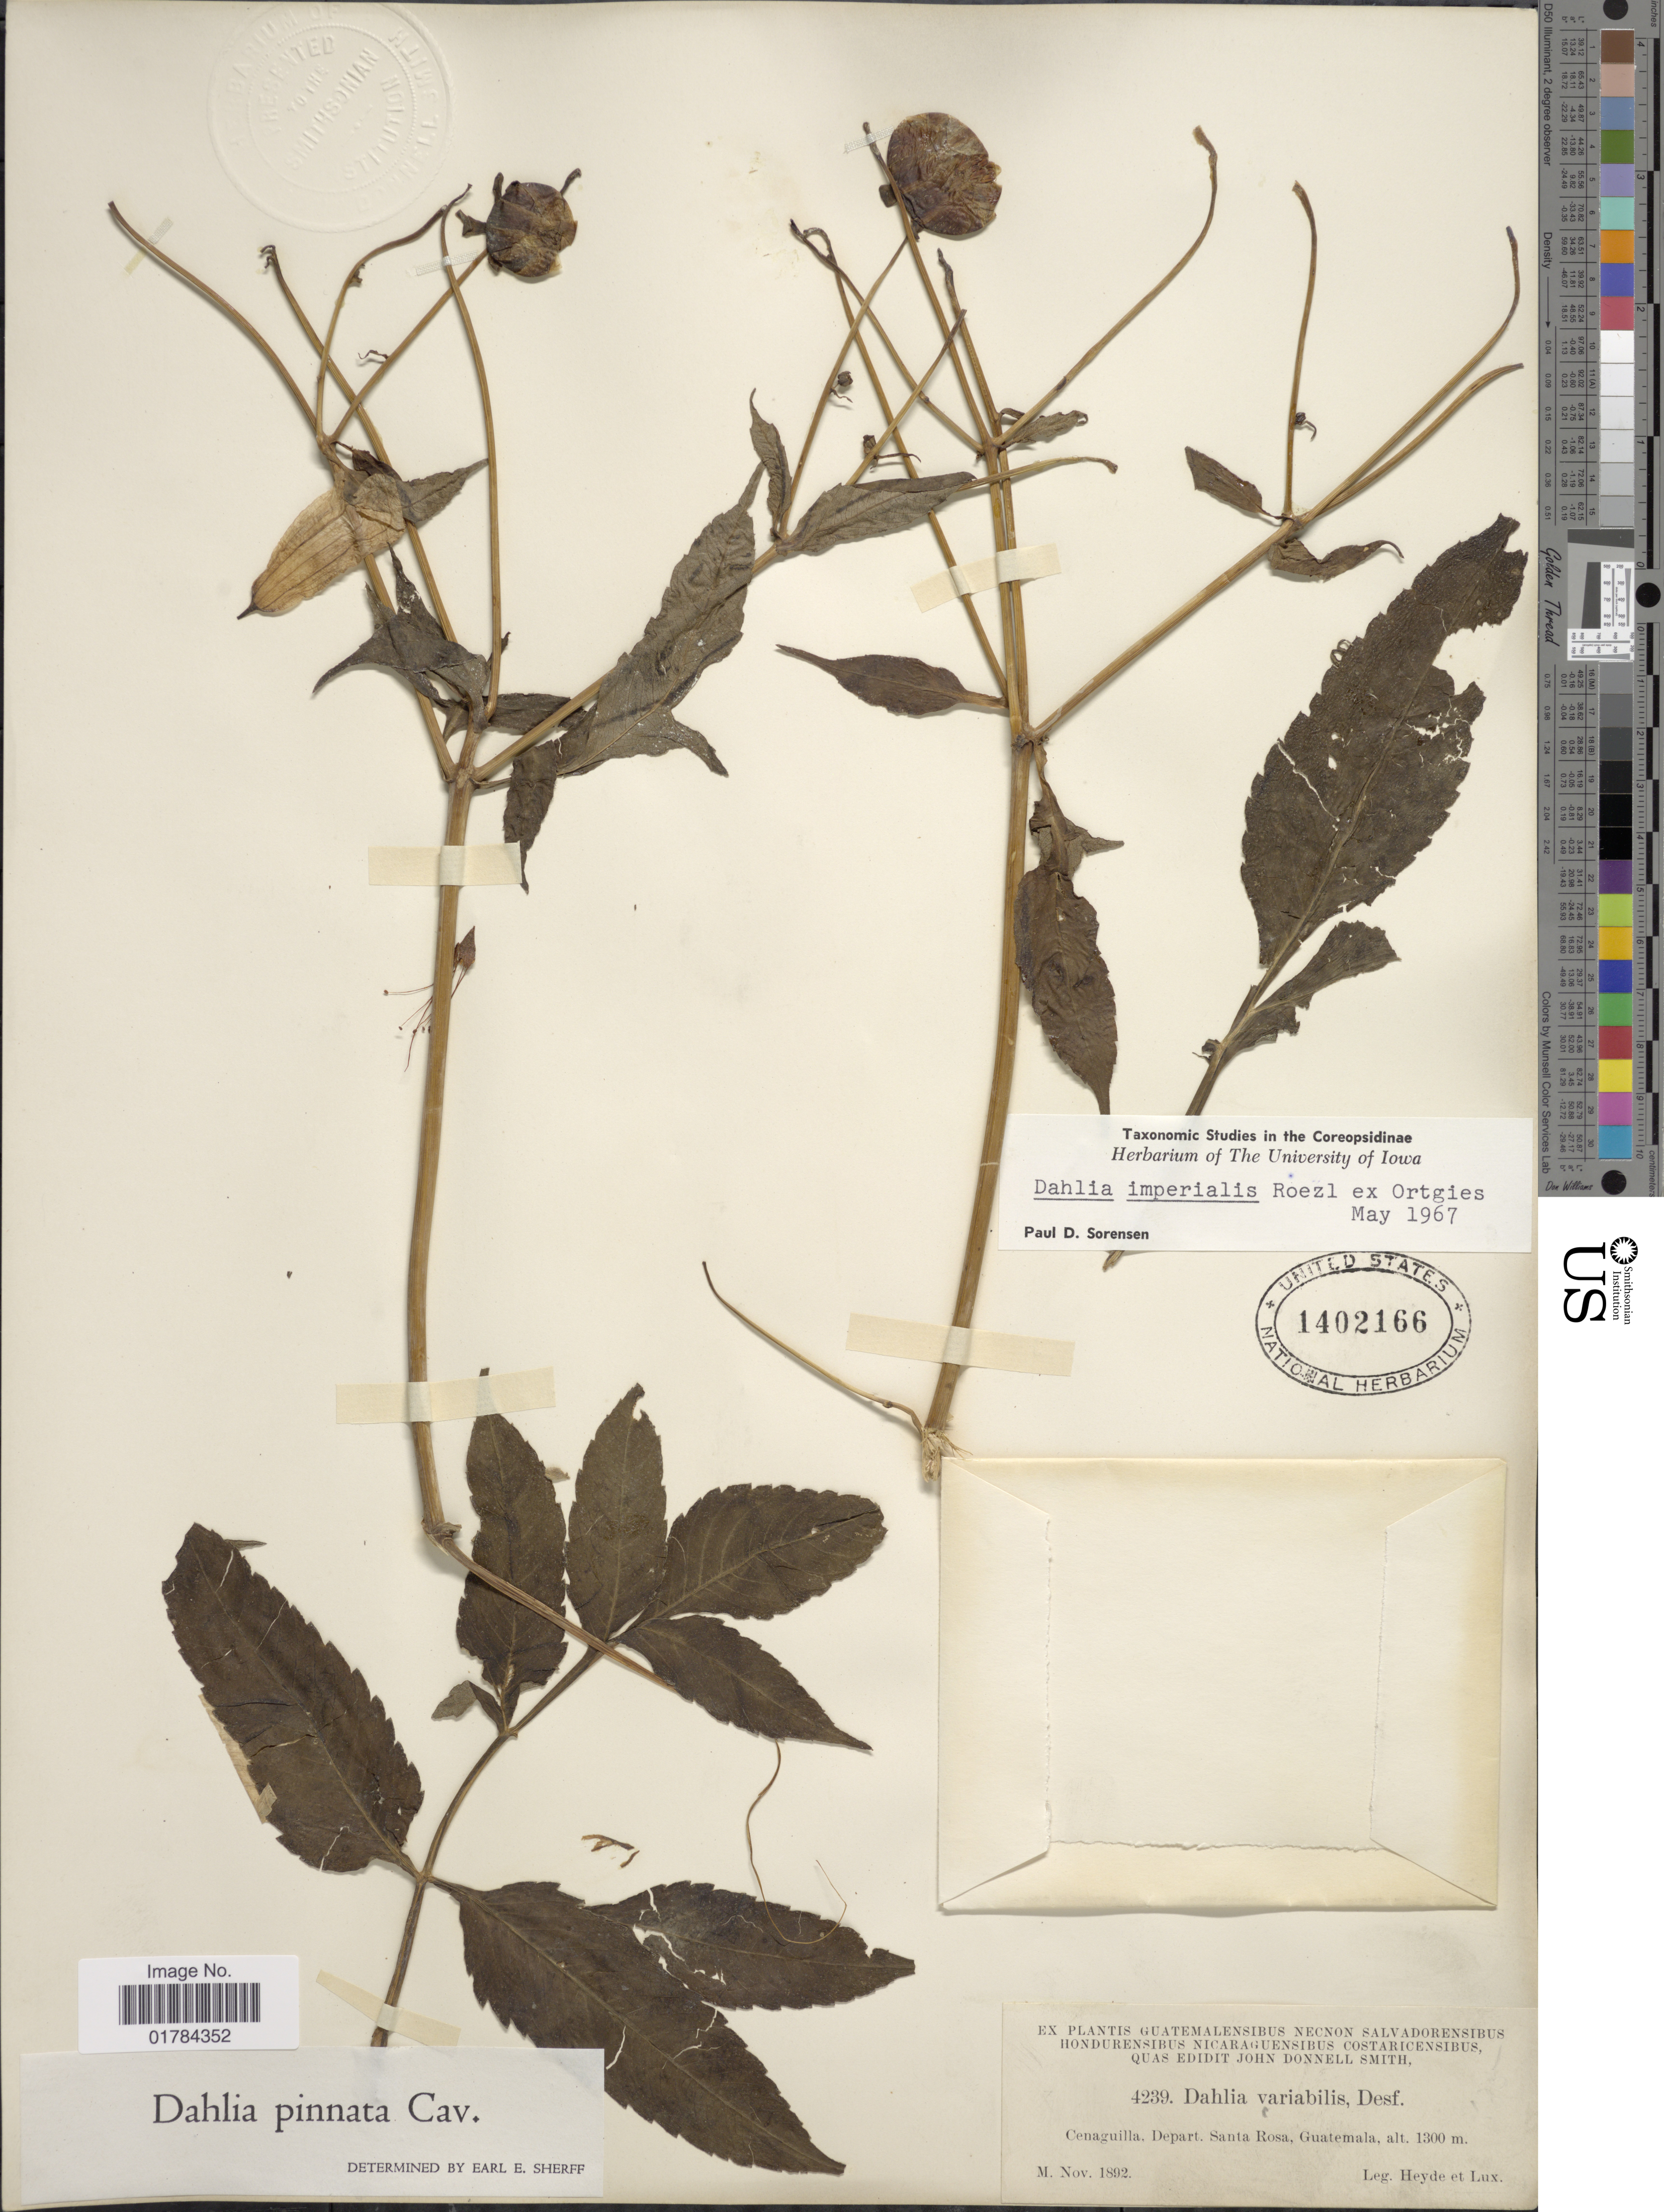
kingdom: Plantae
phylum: Tracheophyta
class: Magnoliopsida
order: Asterales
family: Asteraceae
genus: Dahlia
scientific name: Dahlia imperialis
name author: Roezl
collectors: Heyde & Lux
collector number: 4239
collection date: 1892-11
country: Guatemala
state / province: Santa Rosa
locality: Cenaguilla,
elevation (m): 1300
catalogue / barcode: US 1402166